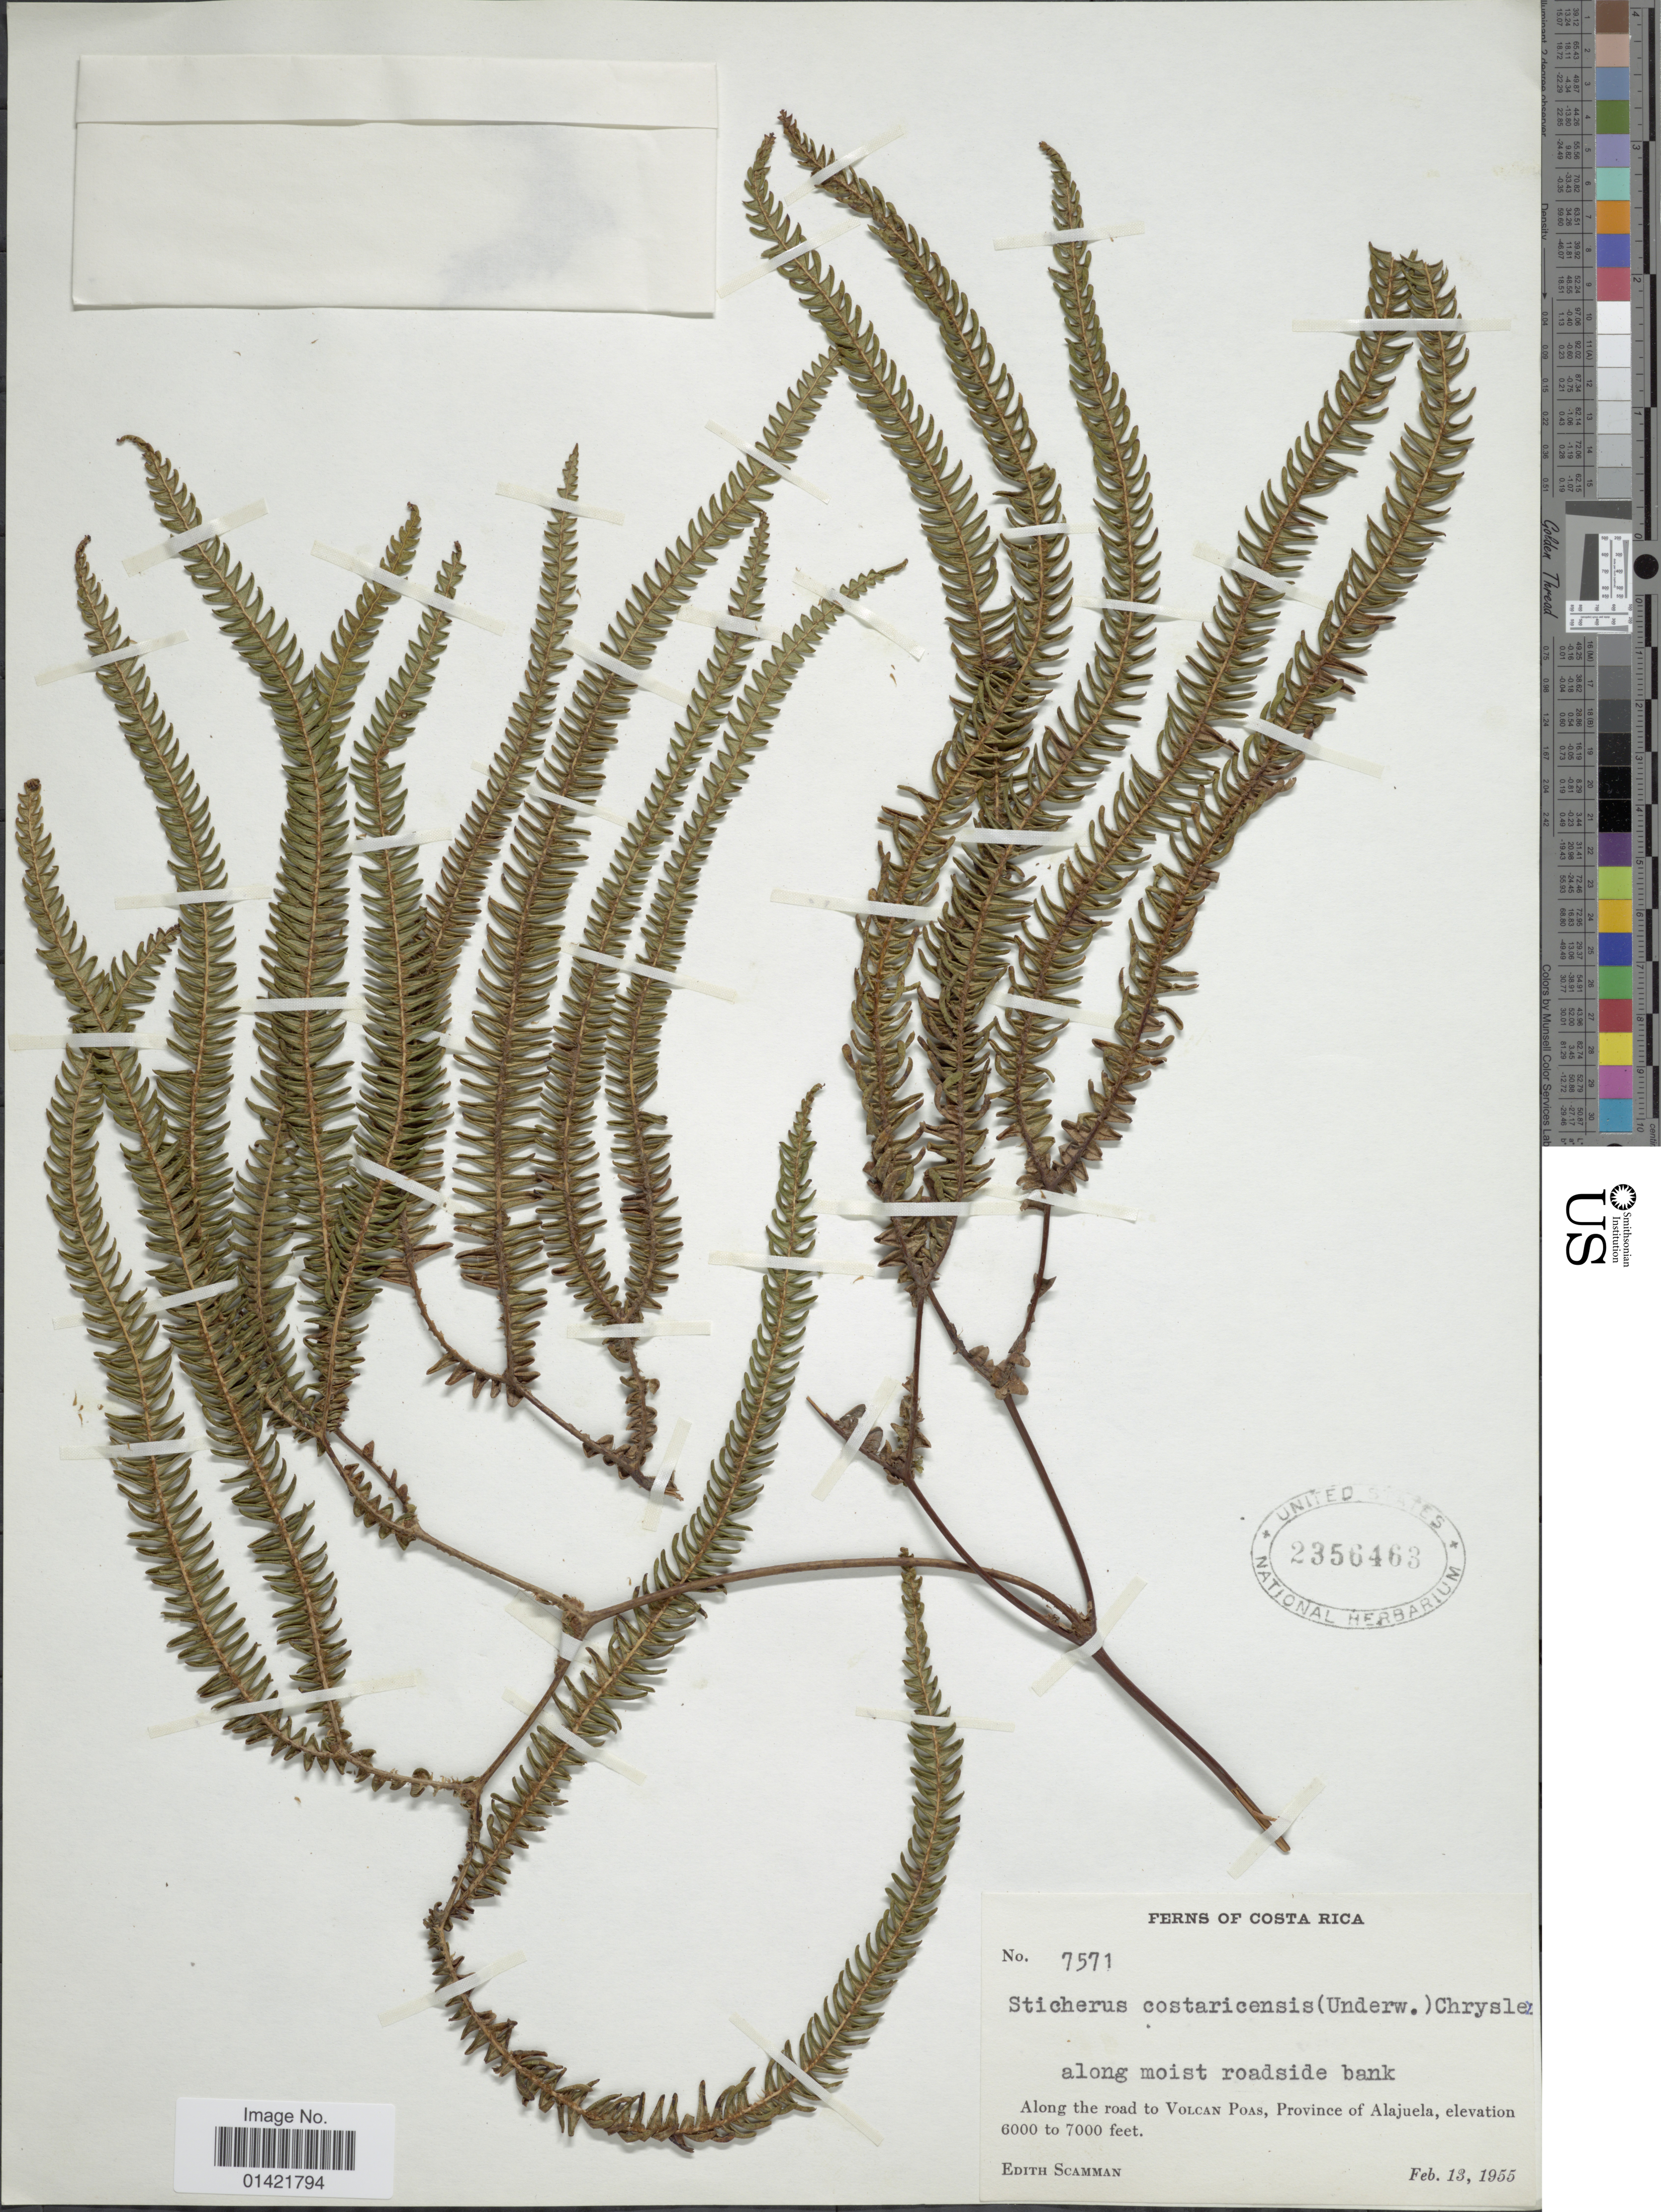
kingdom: Plantae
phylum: Tracheophyta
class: Polypodiopsida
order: Gleicheniales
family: Gleicheniaceae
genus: Sticherus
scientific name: Sticherus revolutus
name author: (Kunth) Ching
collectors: E. Scamman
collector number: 7571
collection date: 1955-02-13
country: Costa Rica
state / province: Alajuela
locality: Along the road to Volcan Poas, Province of Alajuela. Along moist roadside bank.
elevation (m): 1829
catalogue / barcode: US 2356463